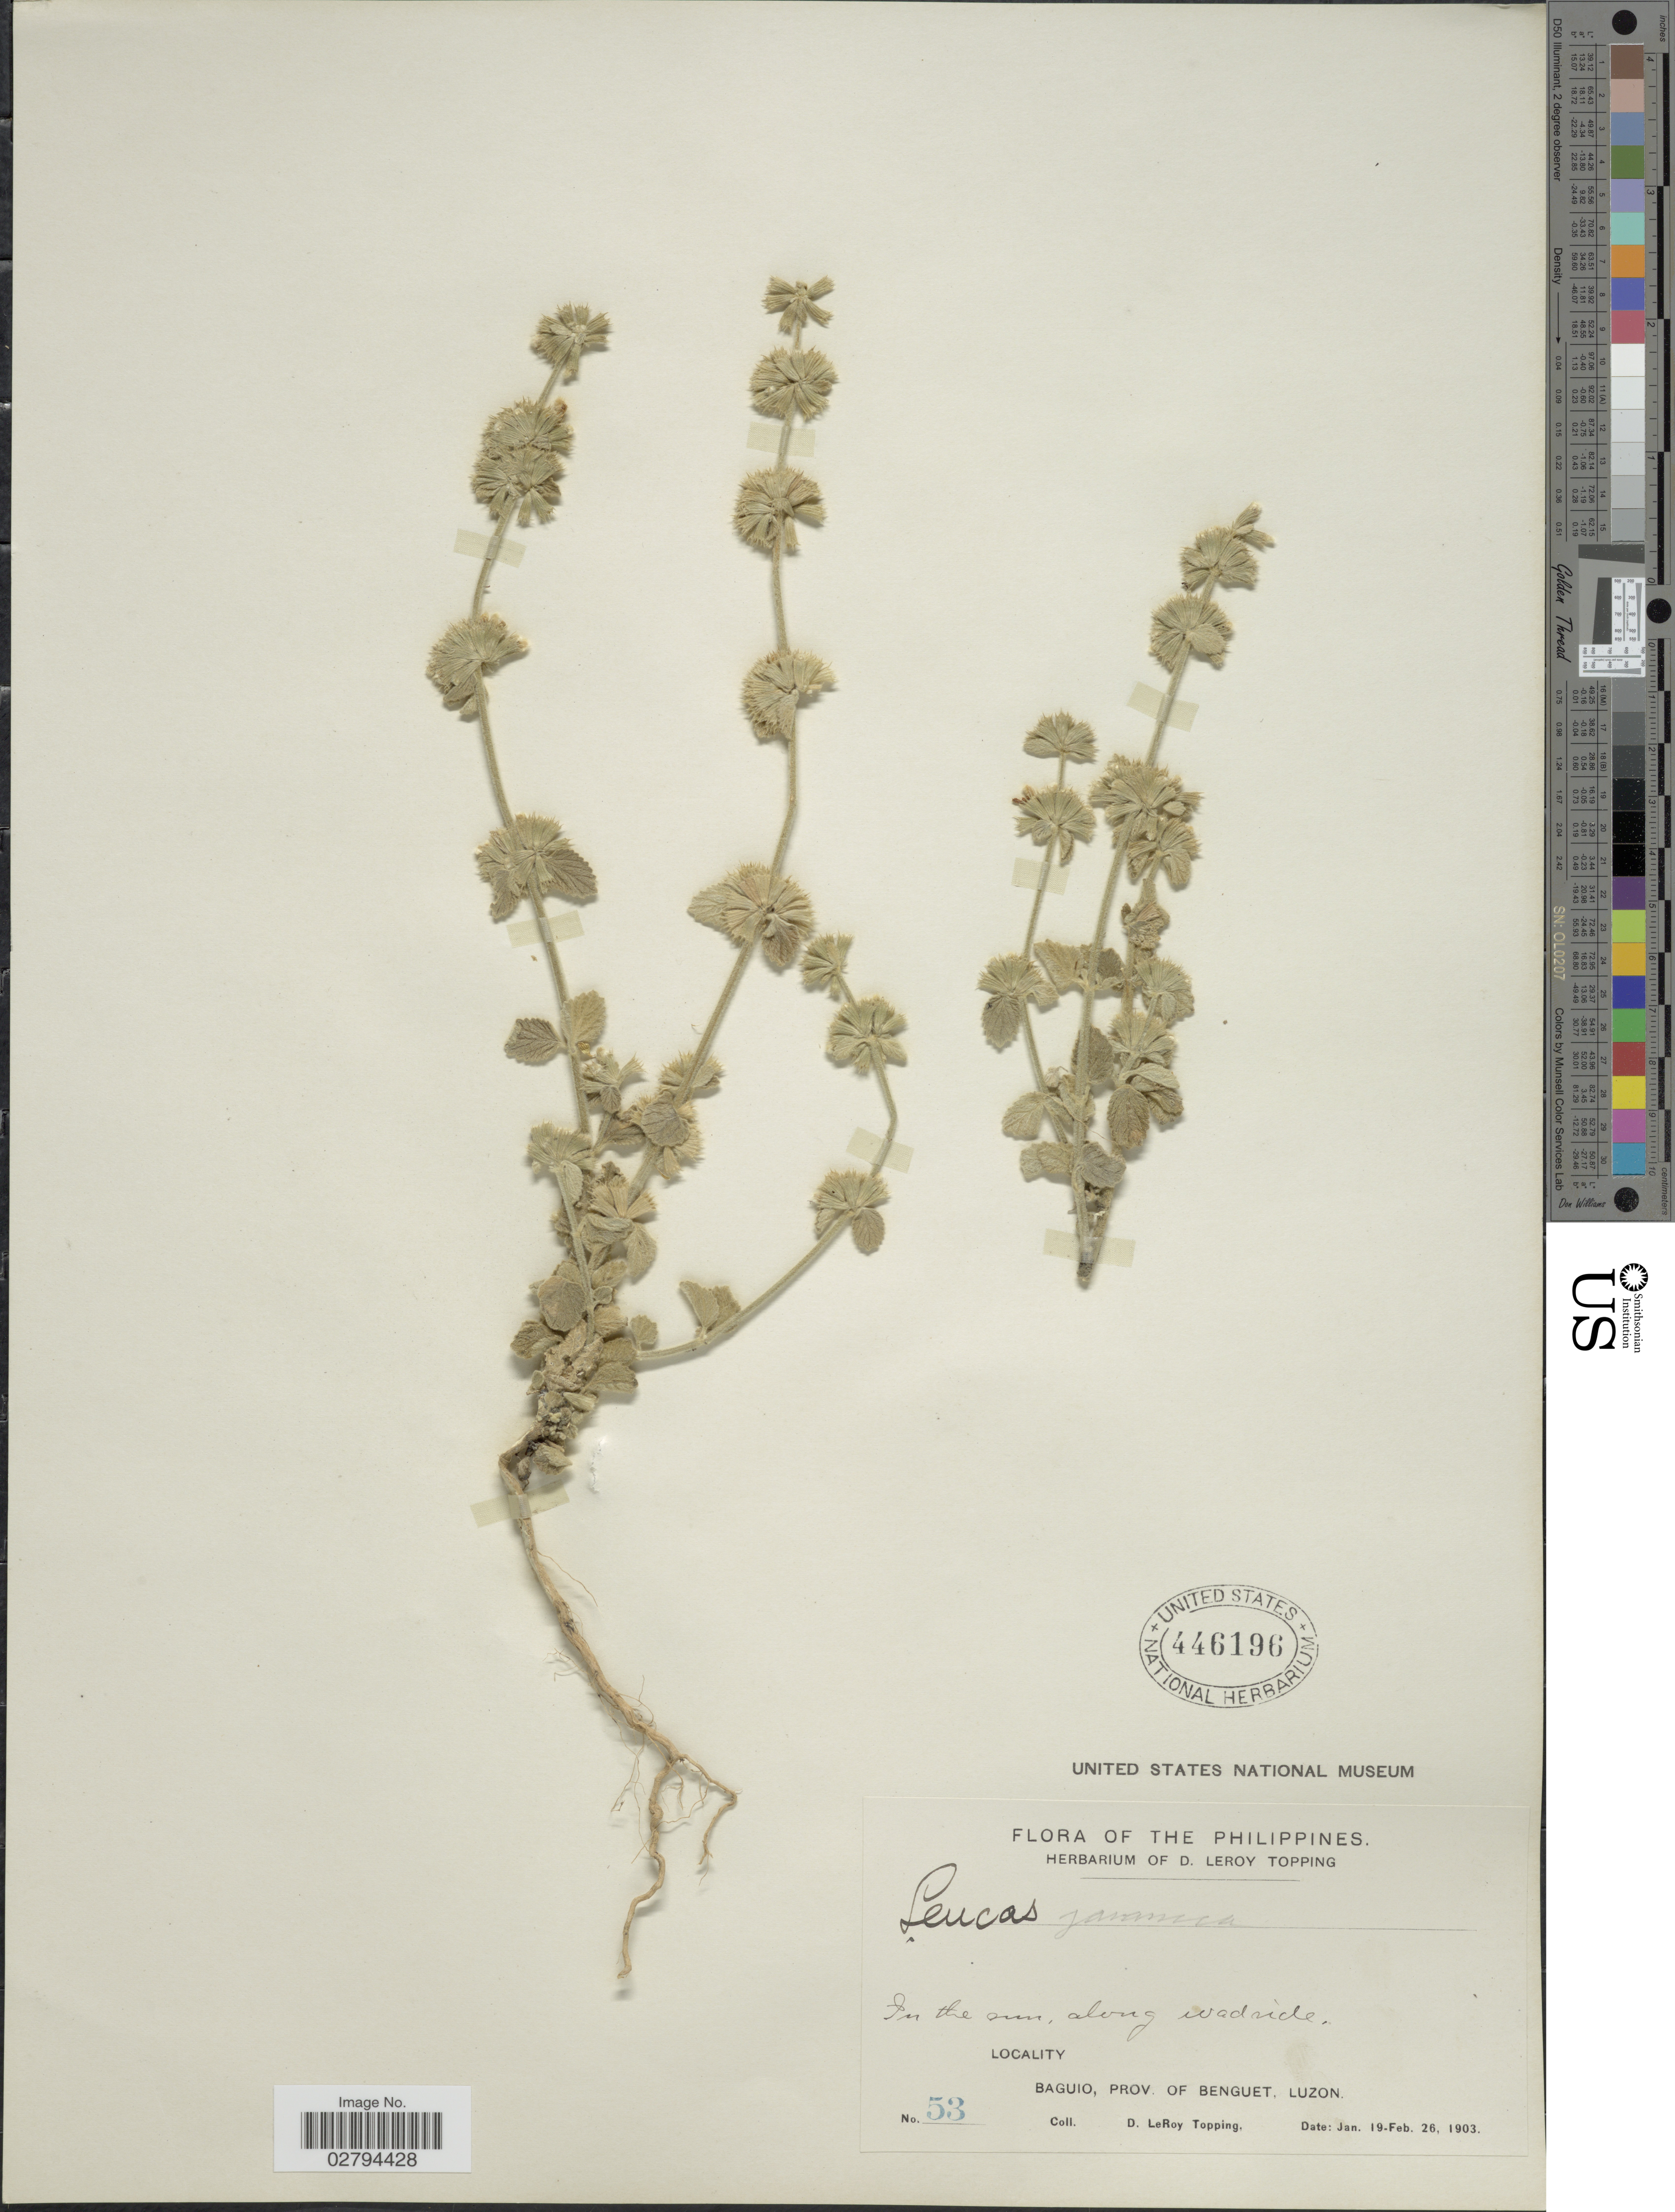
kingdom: Plantae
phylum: Tracheophyta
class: Magnoliopsida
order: Lamiales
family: Lamiaceae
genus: Leucas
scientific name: Leucas javanica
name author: Benth.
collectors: D. L. Topping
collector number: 53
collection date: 1903-01-19/1903-02-26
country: Philippines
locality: Baguio, Prov. of Benguet, Luzon.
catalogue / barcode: US 446196